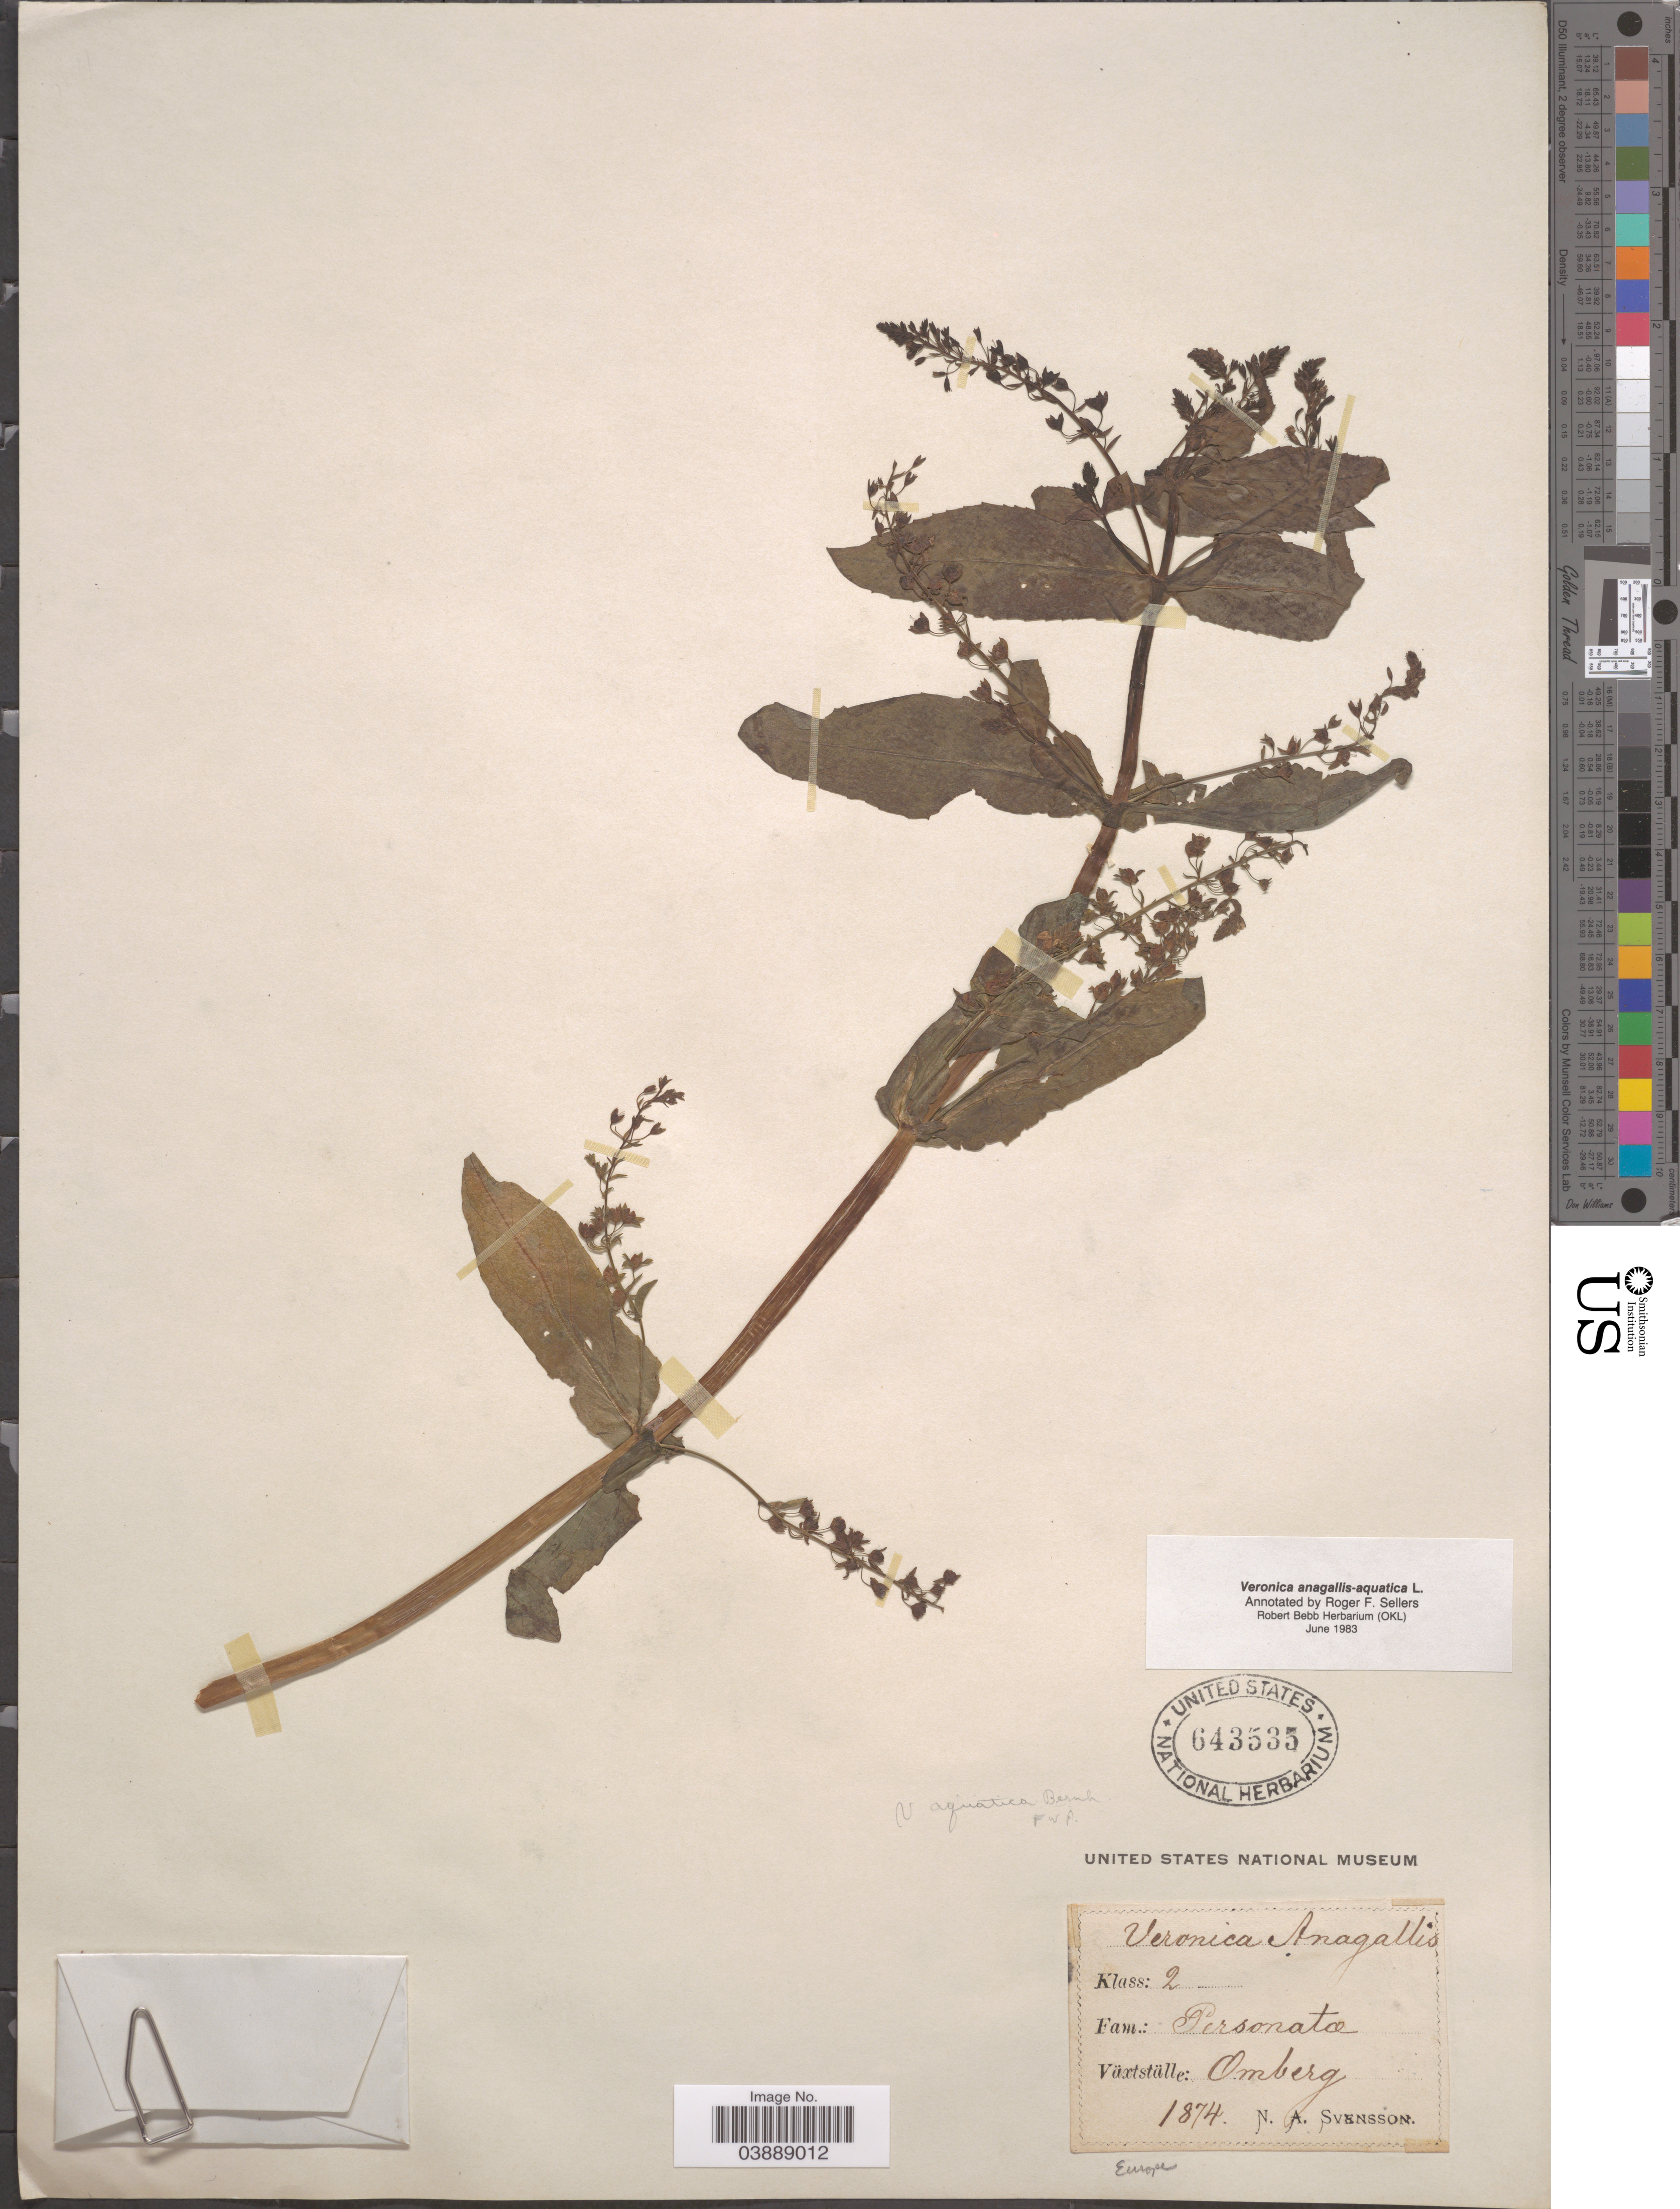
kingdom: Plantae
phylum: Tracheophyta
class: Magnoliopsida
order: Lamiales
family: Plantaginaceae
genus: Veronica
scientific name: Veronica anagallis-aquatica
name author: L.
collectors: N. Svensson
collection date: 1874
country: Sweden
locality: Omberg. Europe.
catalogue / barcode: US 643535